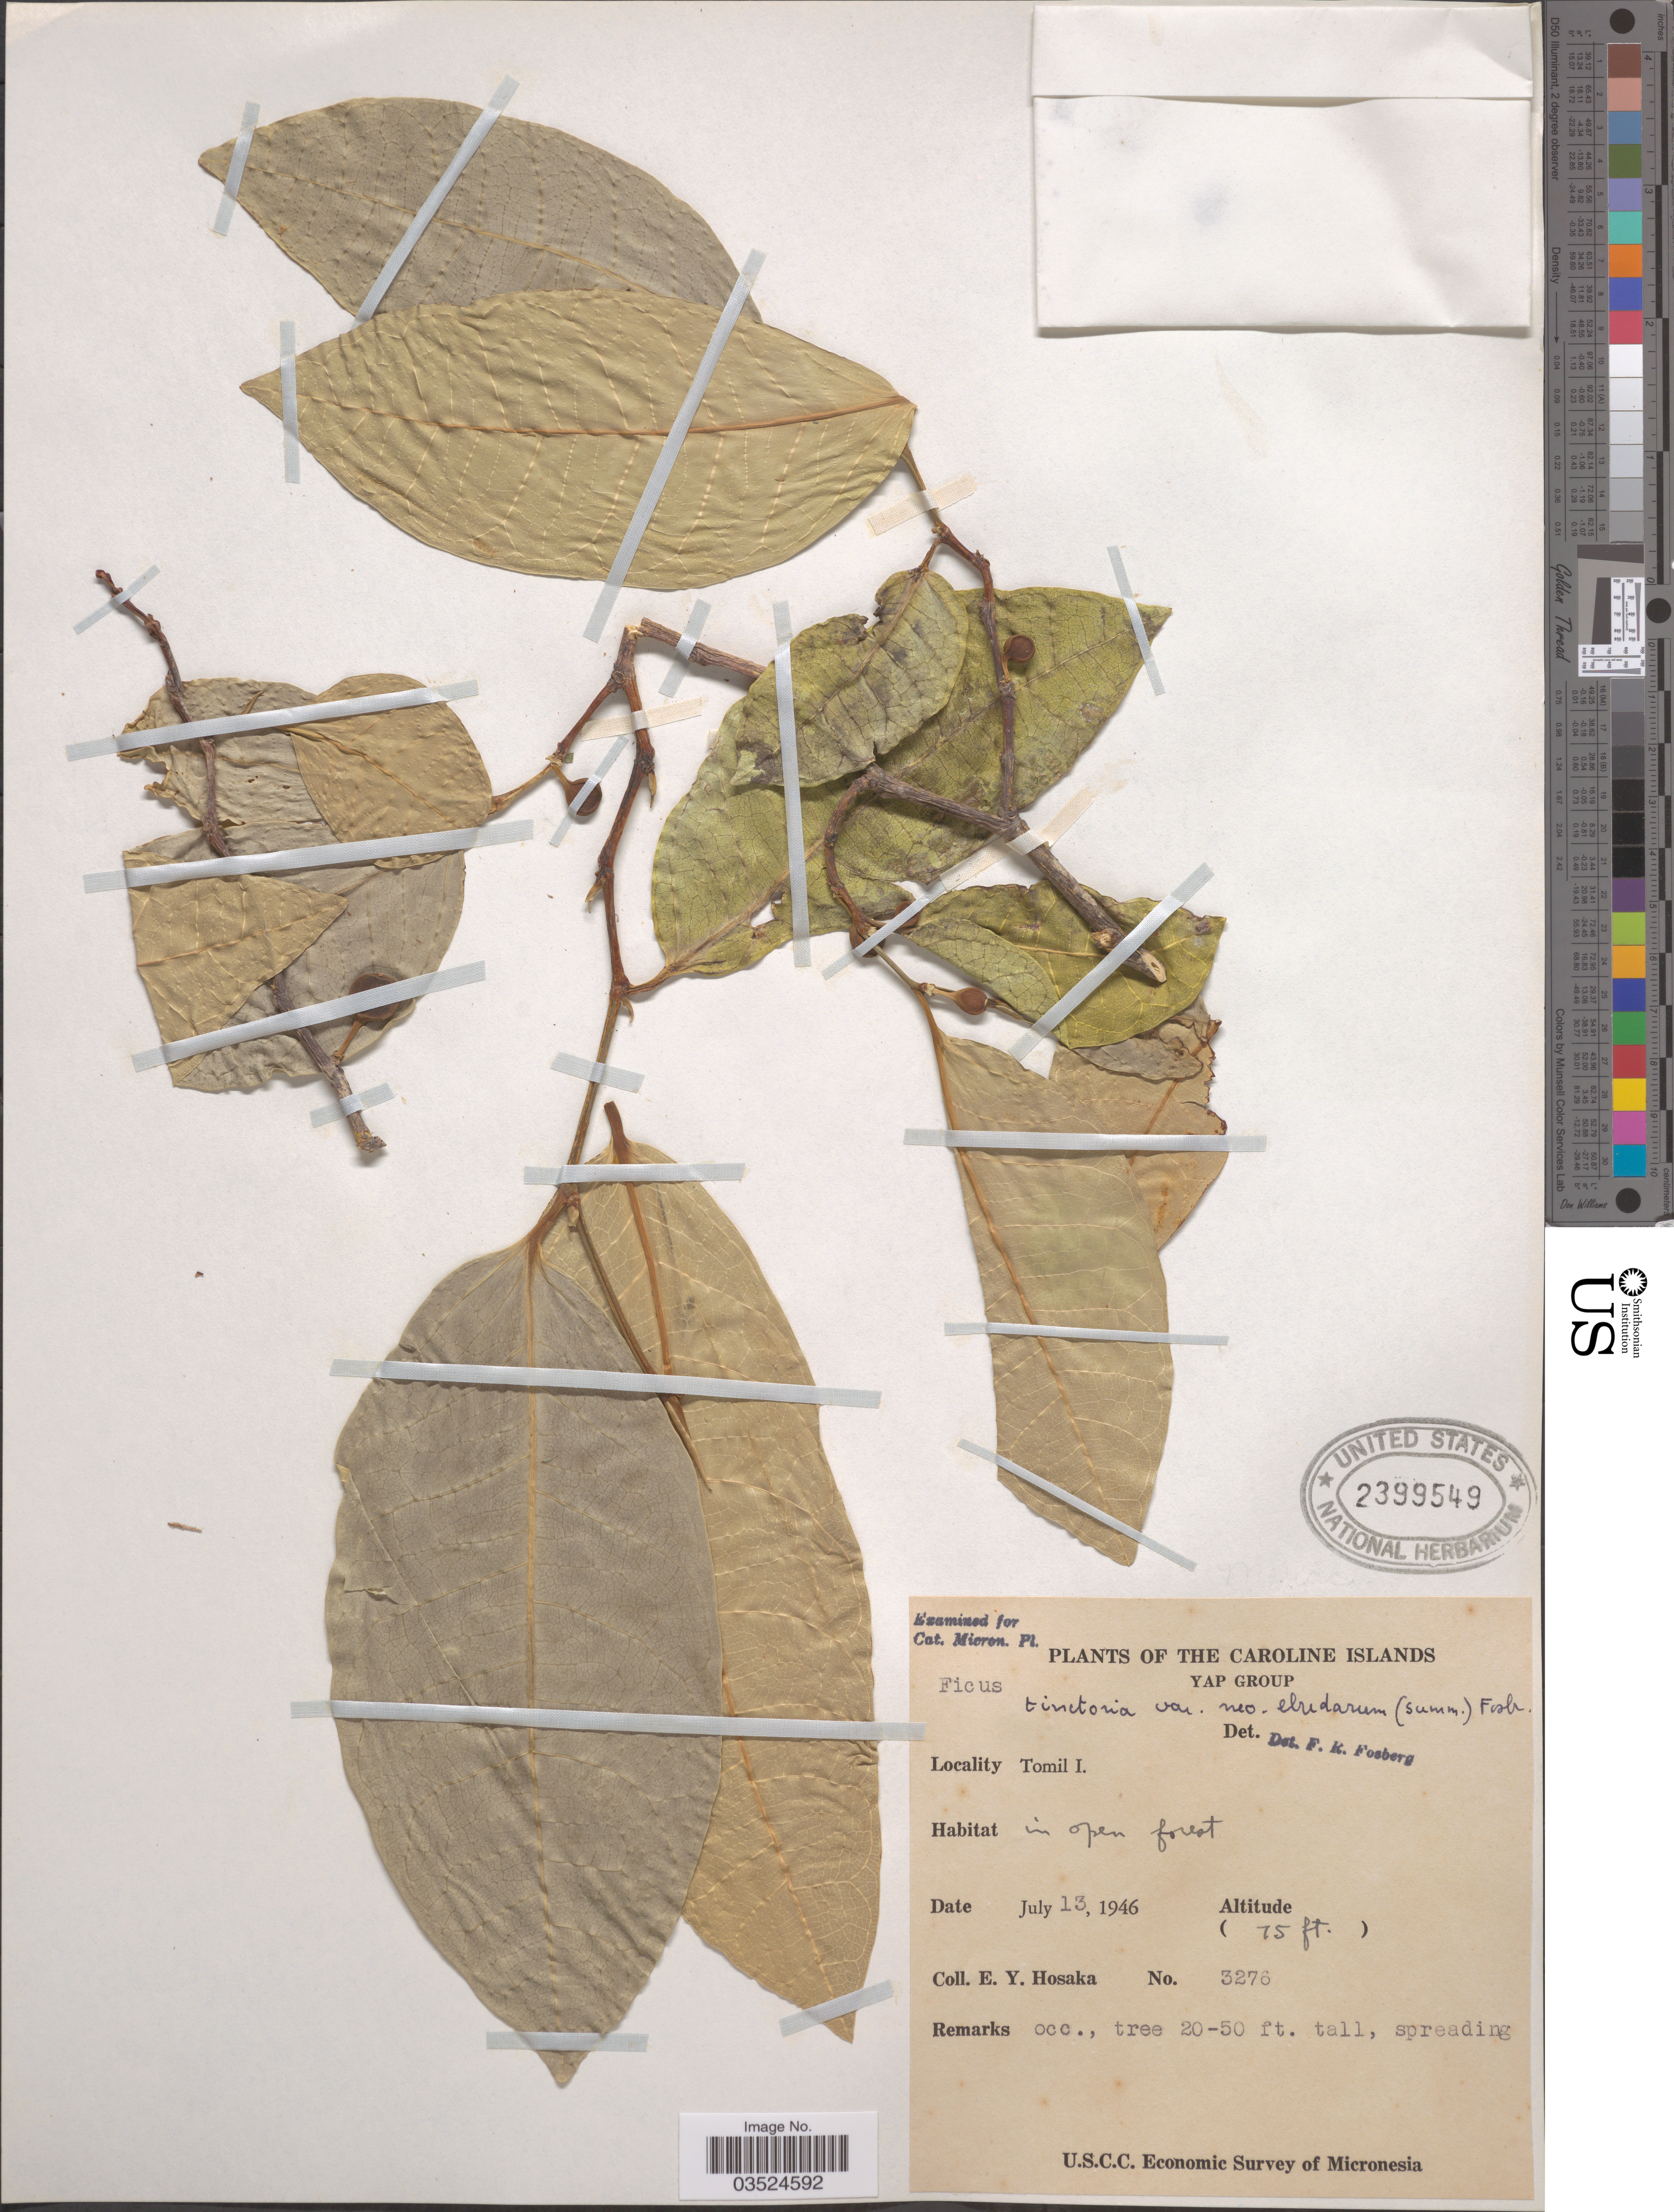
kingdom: Plantae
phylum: Tracheophyta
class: Magnoliopsida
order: Rosales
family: Moraceae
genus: Ficus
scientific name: Ficus tinctoria var. neoebudarum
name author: (Summerh.) Fosberg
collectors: E. Y. Hosaka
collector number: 3276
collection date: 1946-07-13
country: Micronesia, Federated States of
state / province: Yap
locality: The Caroline Islands. Yap Group. Tomil I.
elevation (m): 23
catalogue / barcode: US 2399549